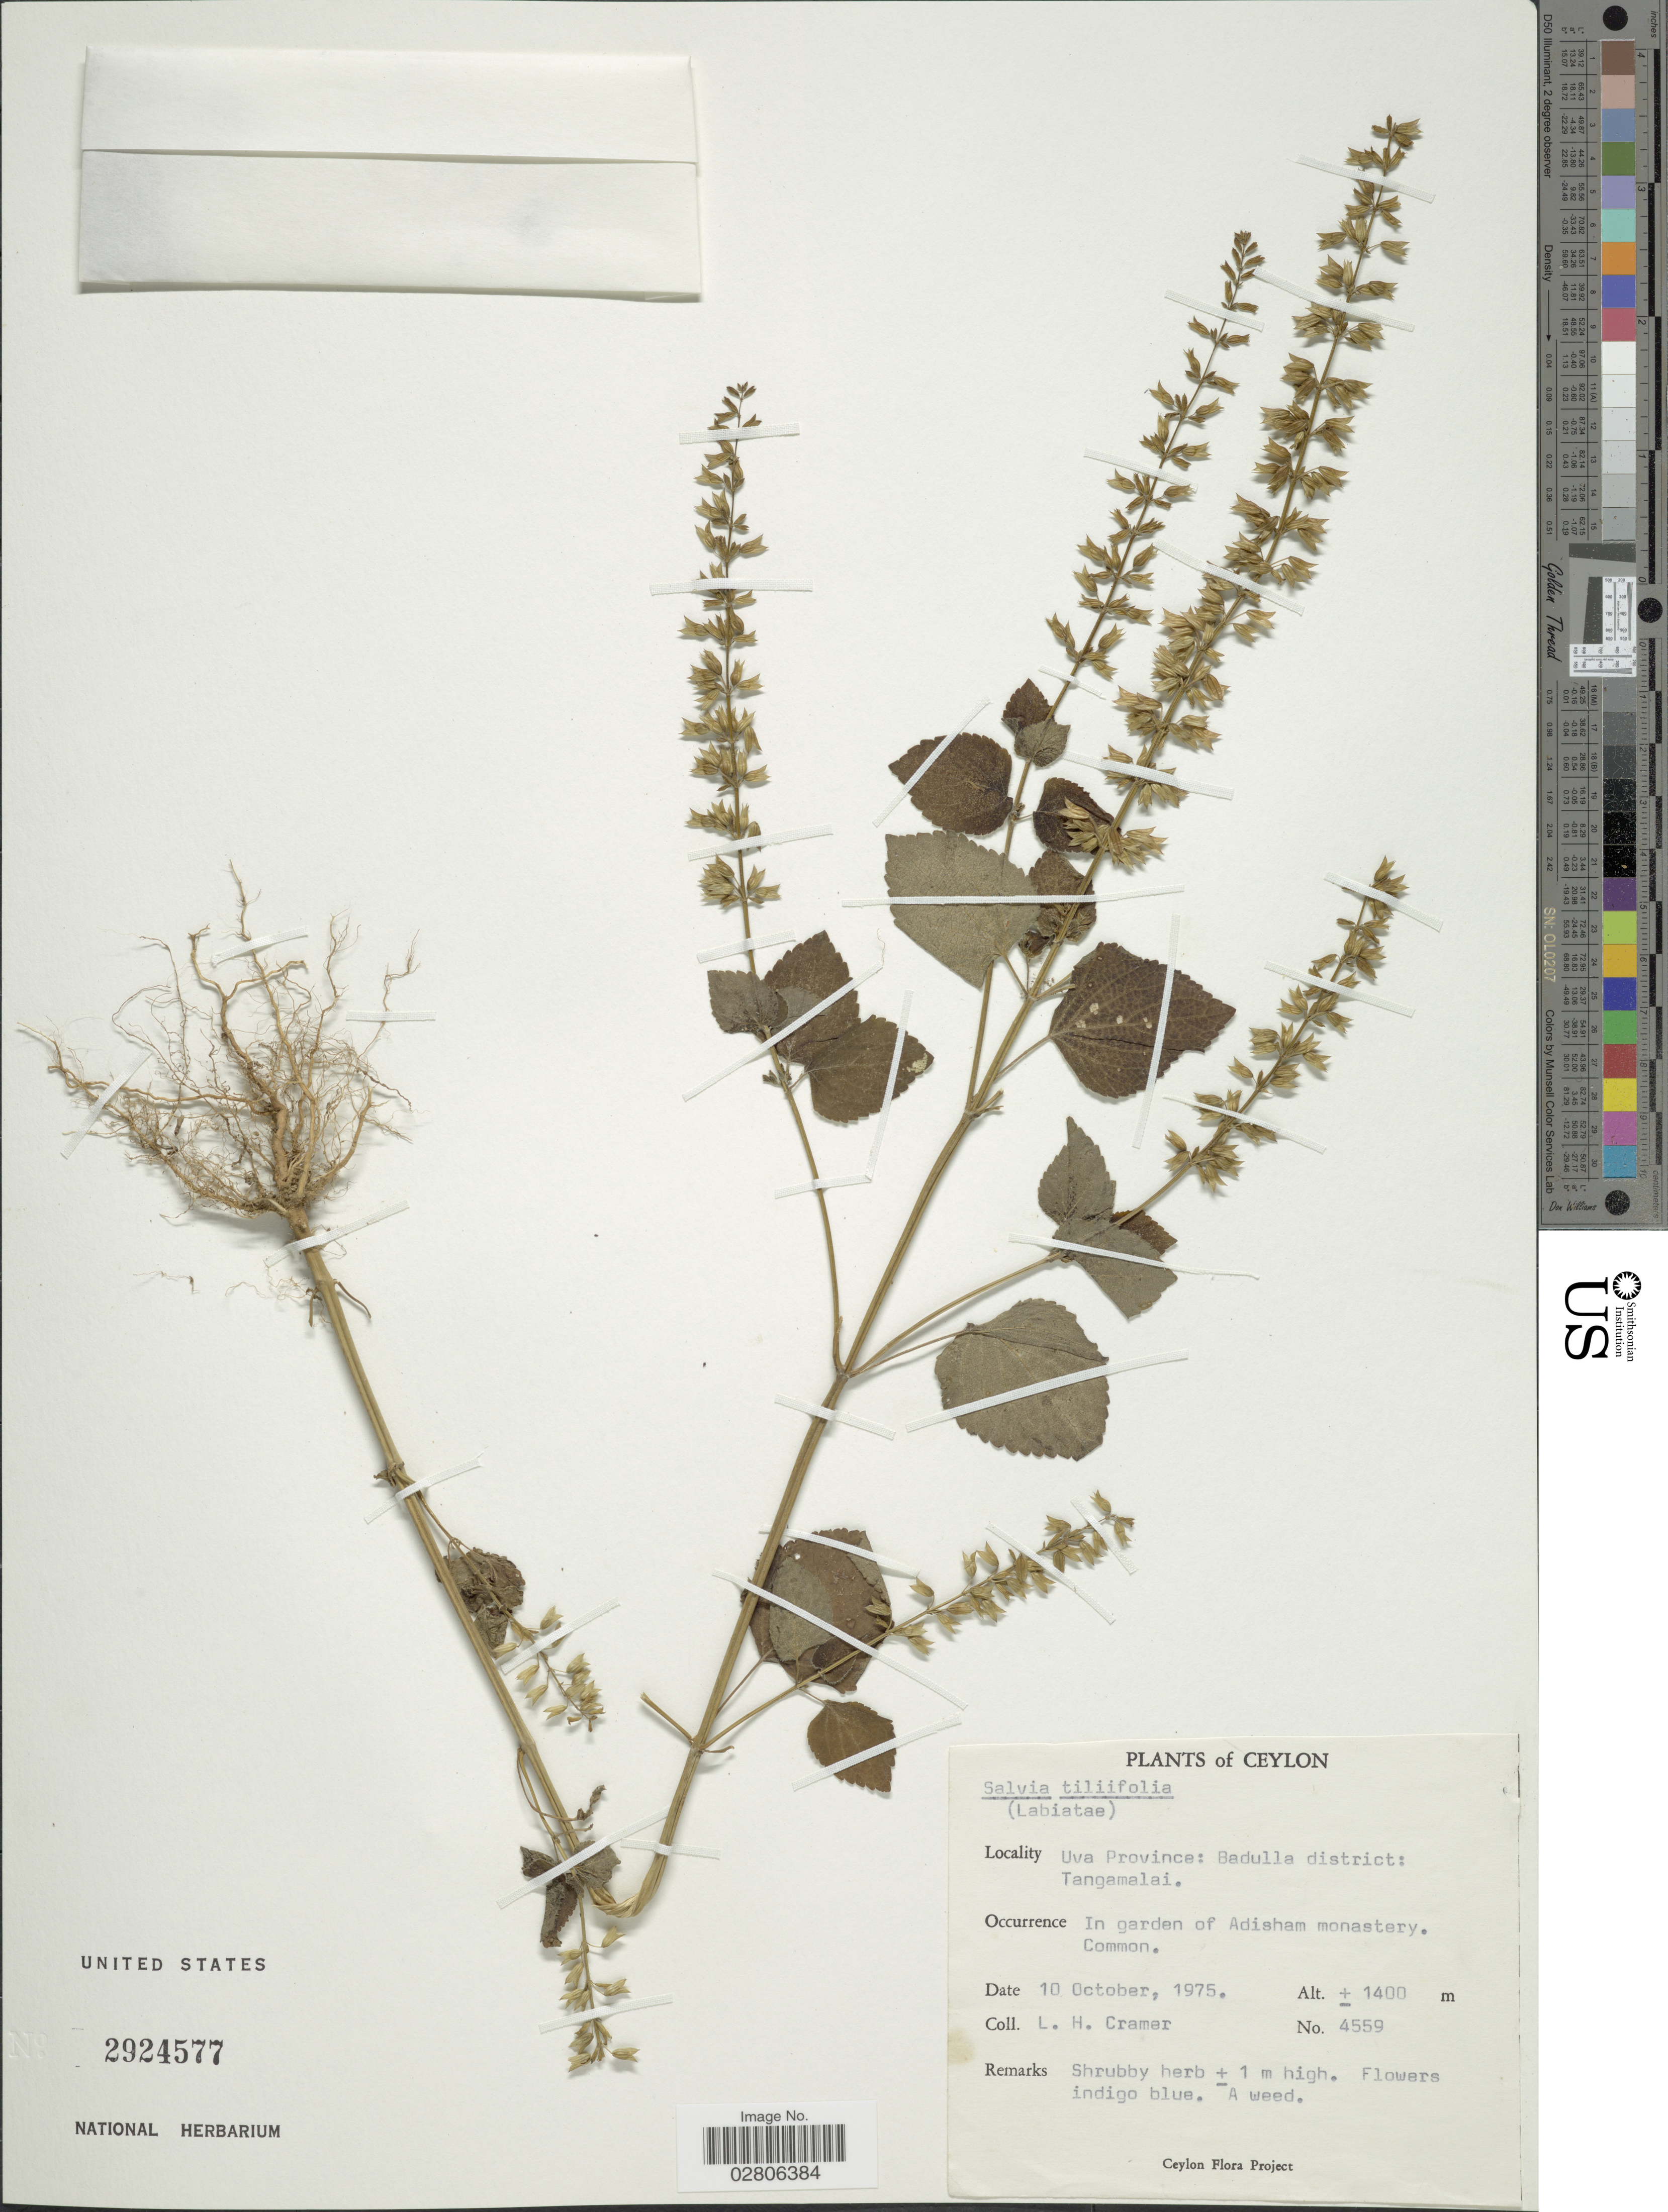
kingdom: Plantae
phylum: Tracheophyta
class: Magnoliopsida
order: Lamiales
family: Lamiaceae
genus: Salvia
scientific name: Salvia tiliifolia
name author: Vahl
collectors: L. H. Cramer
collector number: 4559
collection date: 1975-10-10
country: Sri Lanka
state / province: Uva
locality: Ceylon. Badulla district: Tangamalai. In garden of Adisham monastery.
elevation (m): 1400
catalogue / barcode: US 2924577